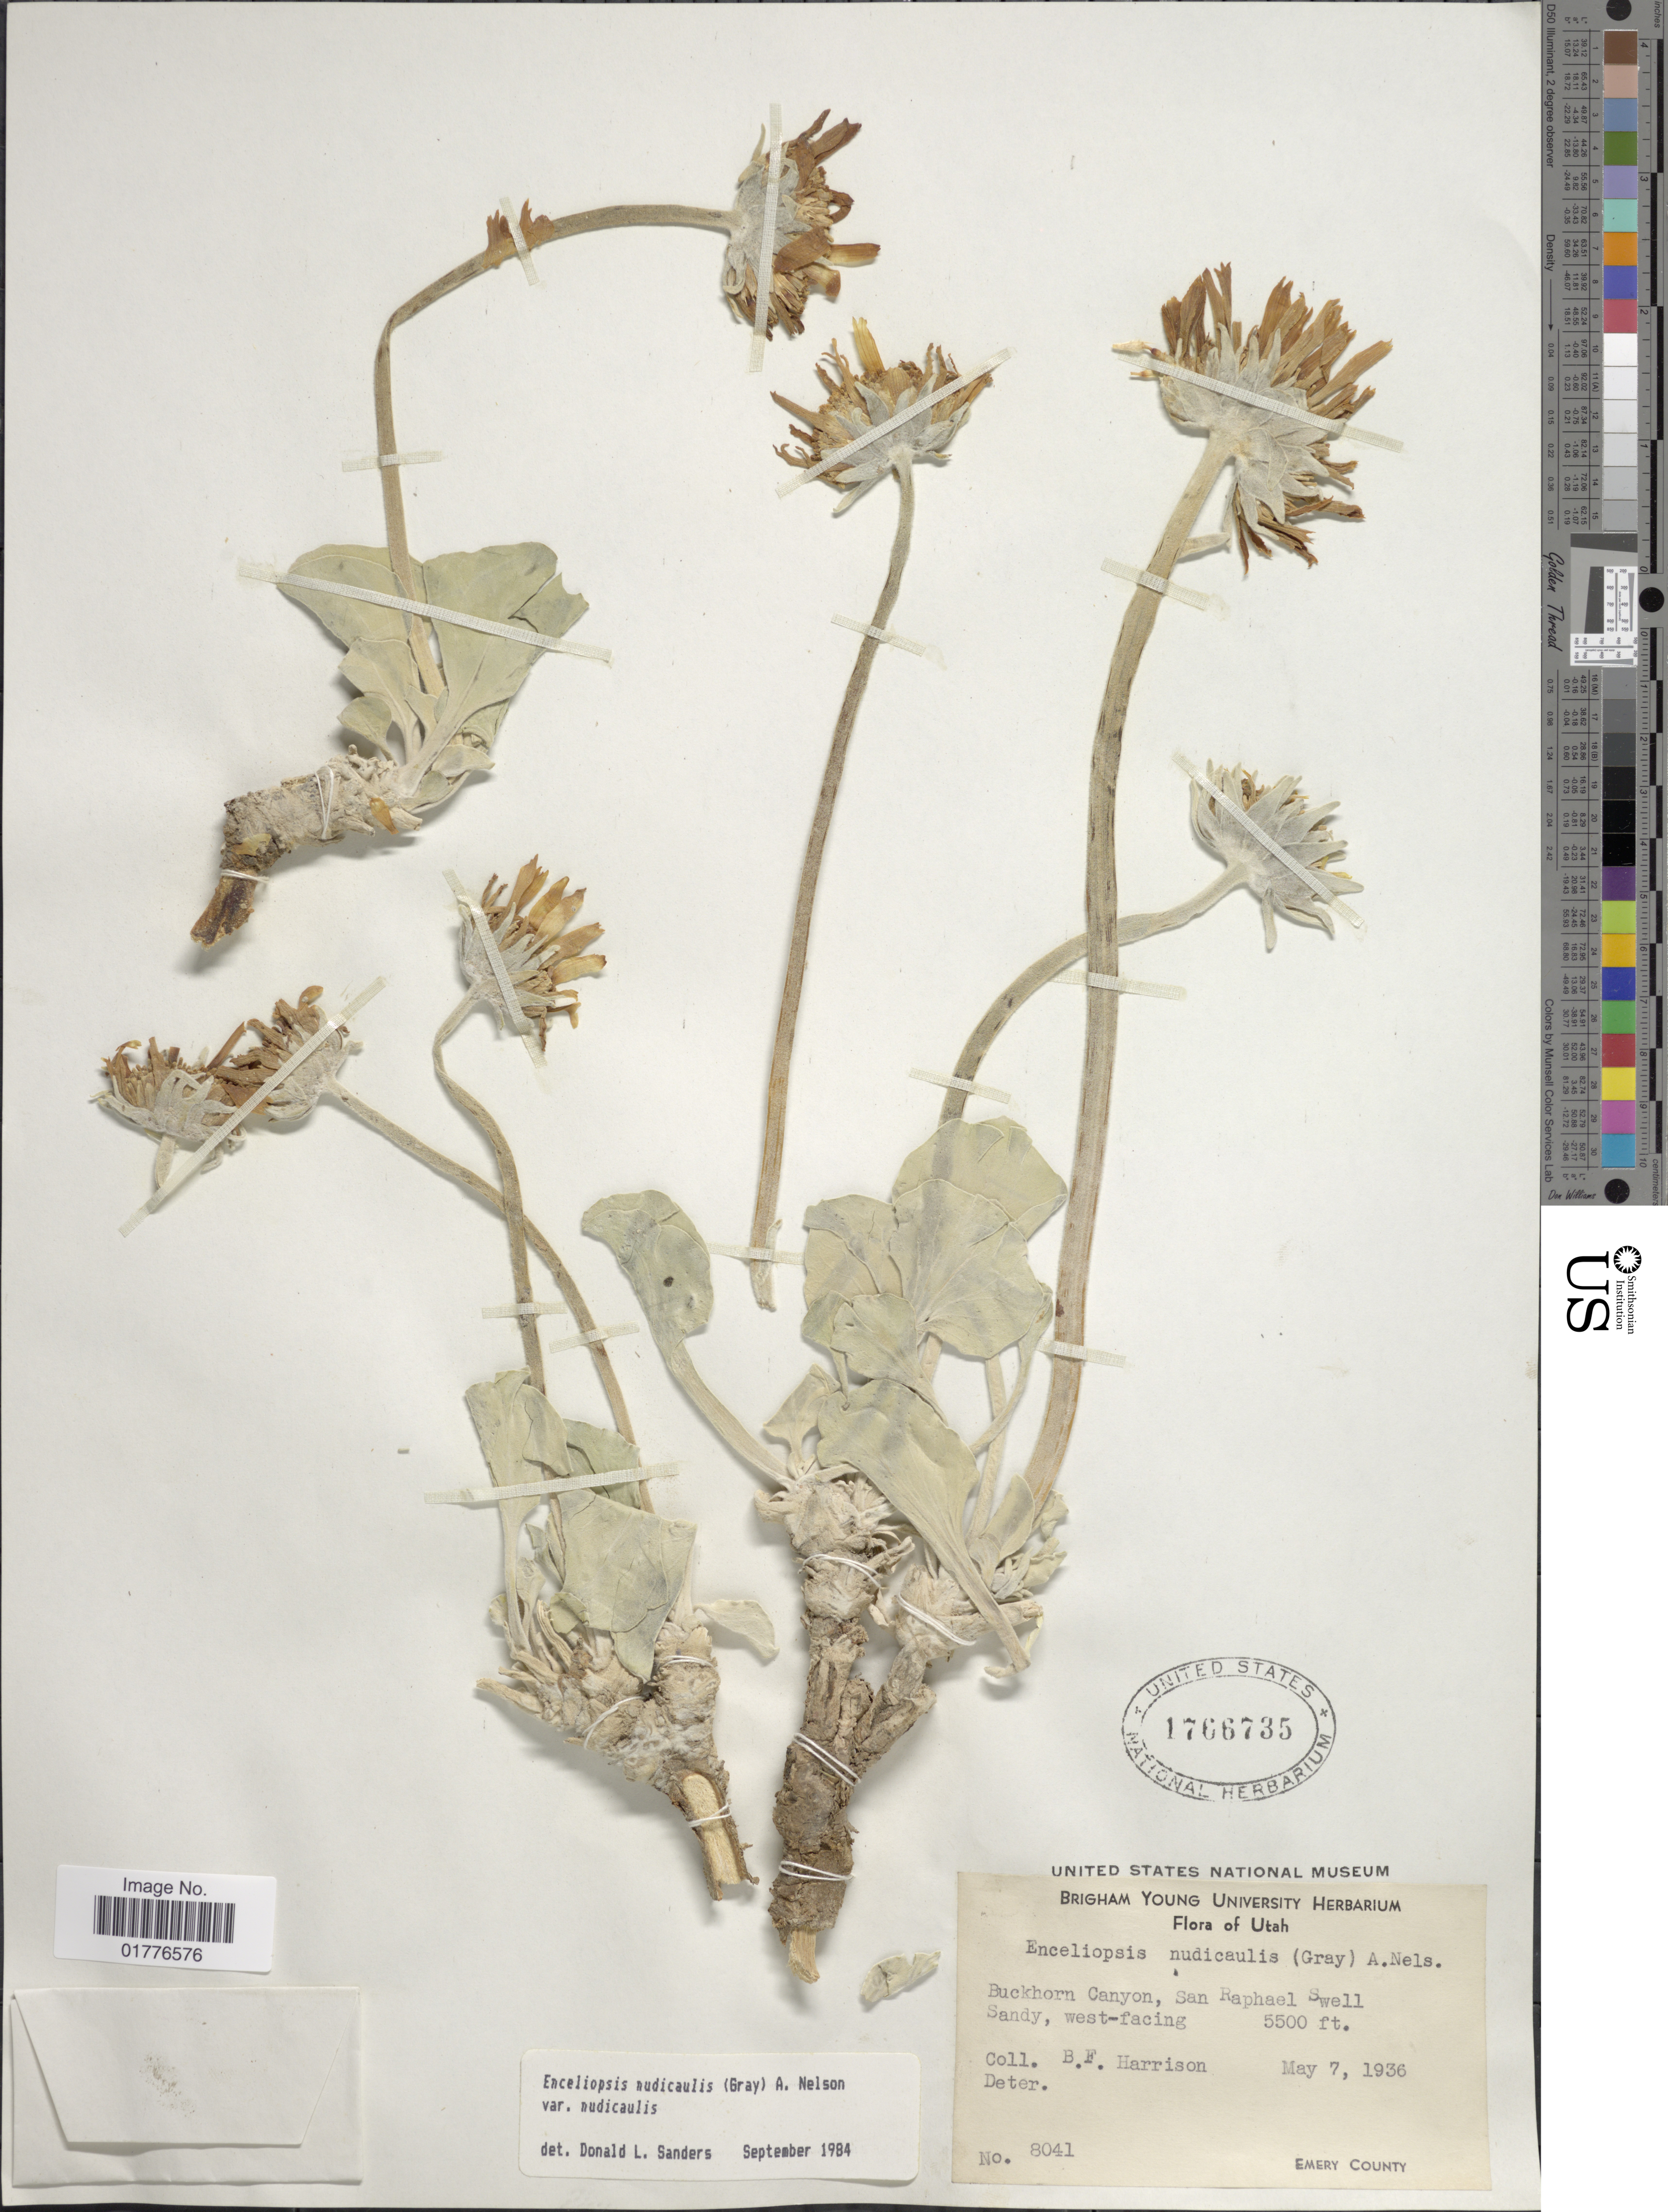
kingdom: Plantae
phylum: Tracheophyta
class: Magnoliopsida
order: Asterales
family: Asteraceae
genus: Enceliopsis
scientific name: Enceliopsis nudicaulis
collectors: B. F. Harrison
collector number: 8041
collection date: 1936-05-07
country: United States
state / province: Utah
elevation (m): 1676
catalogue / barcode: US 1766735